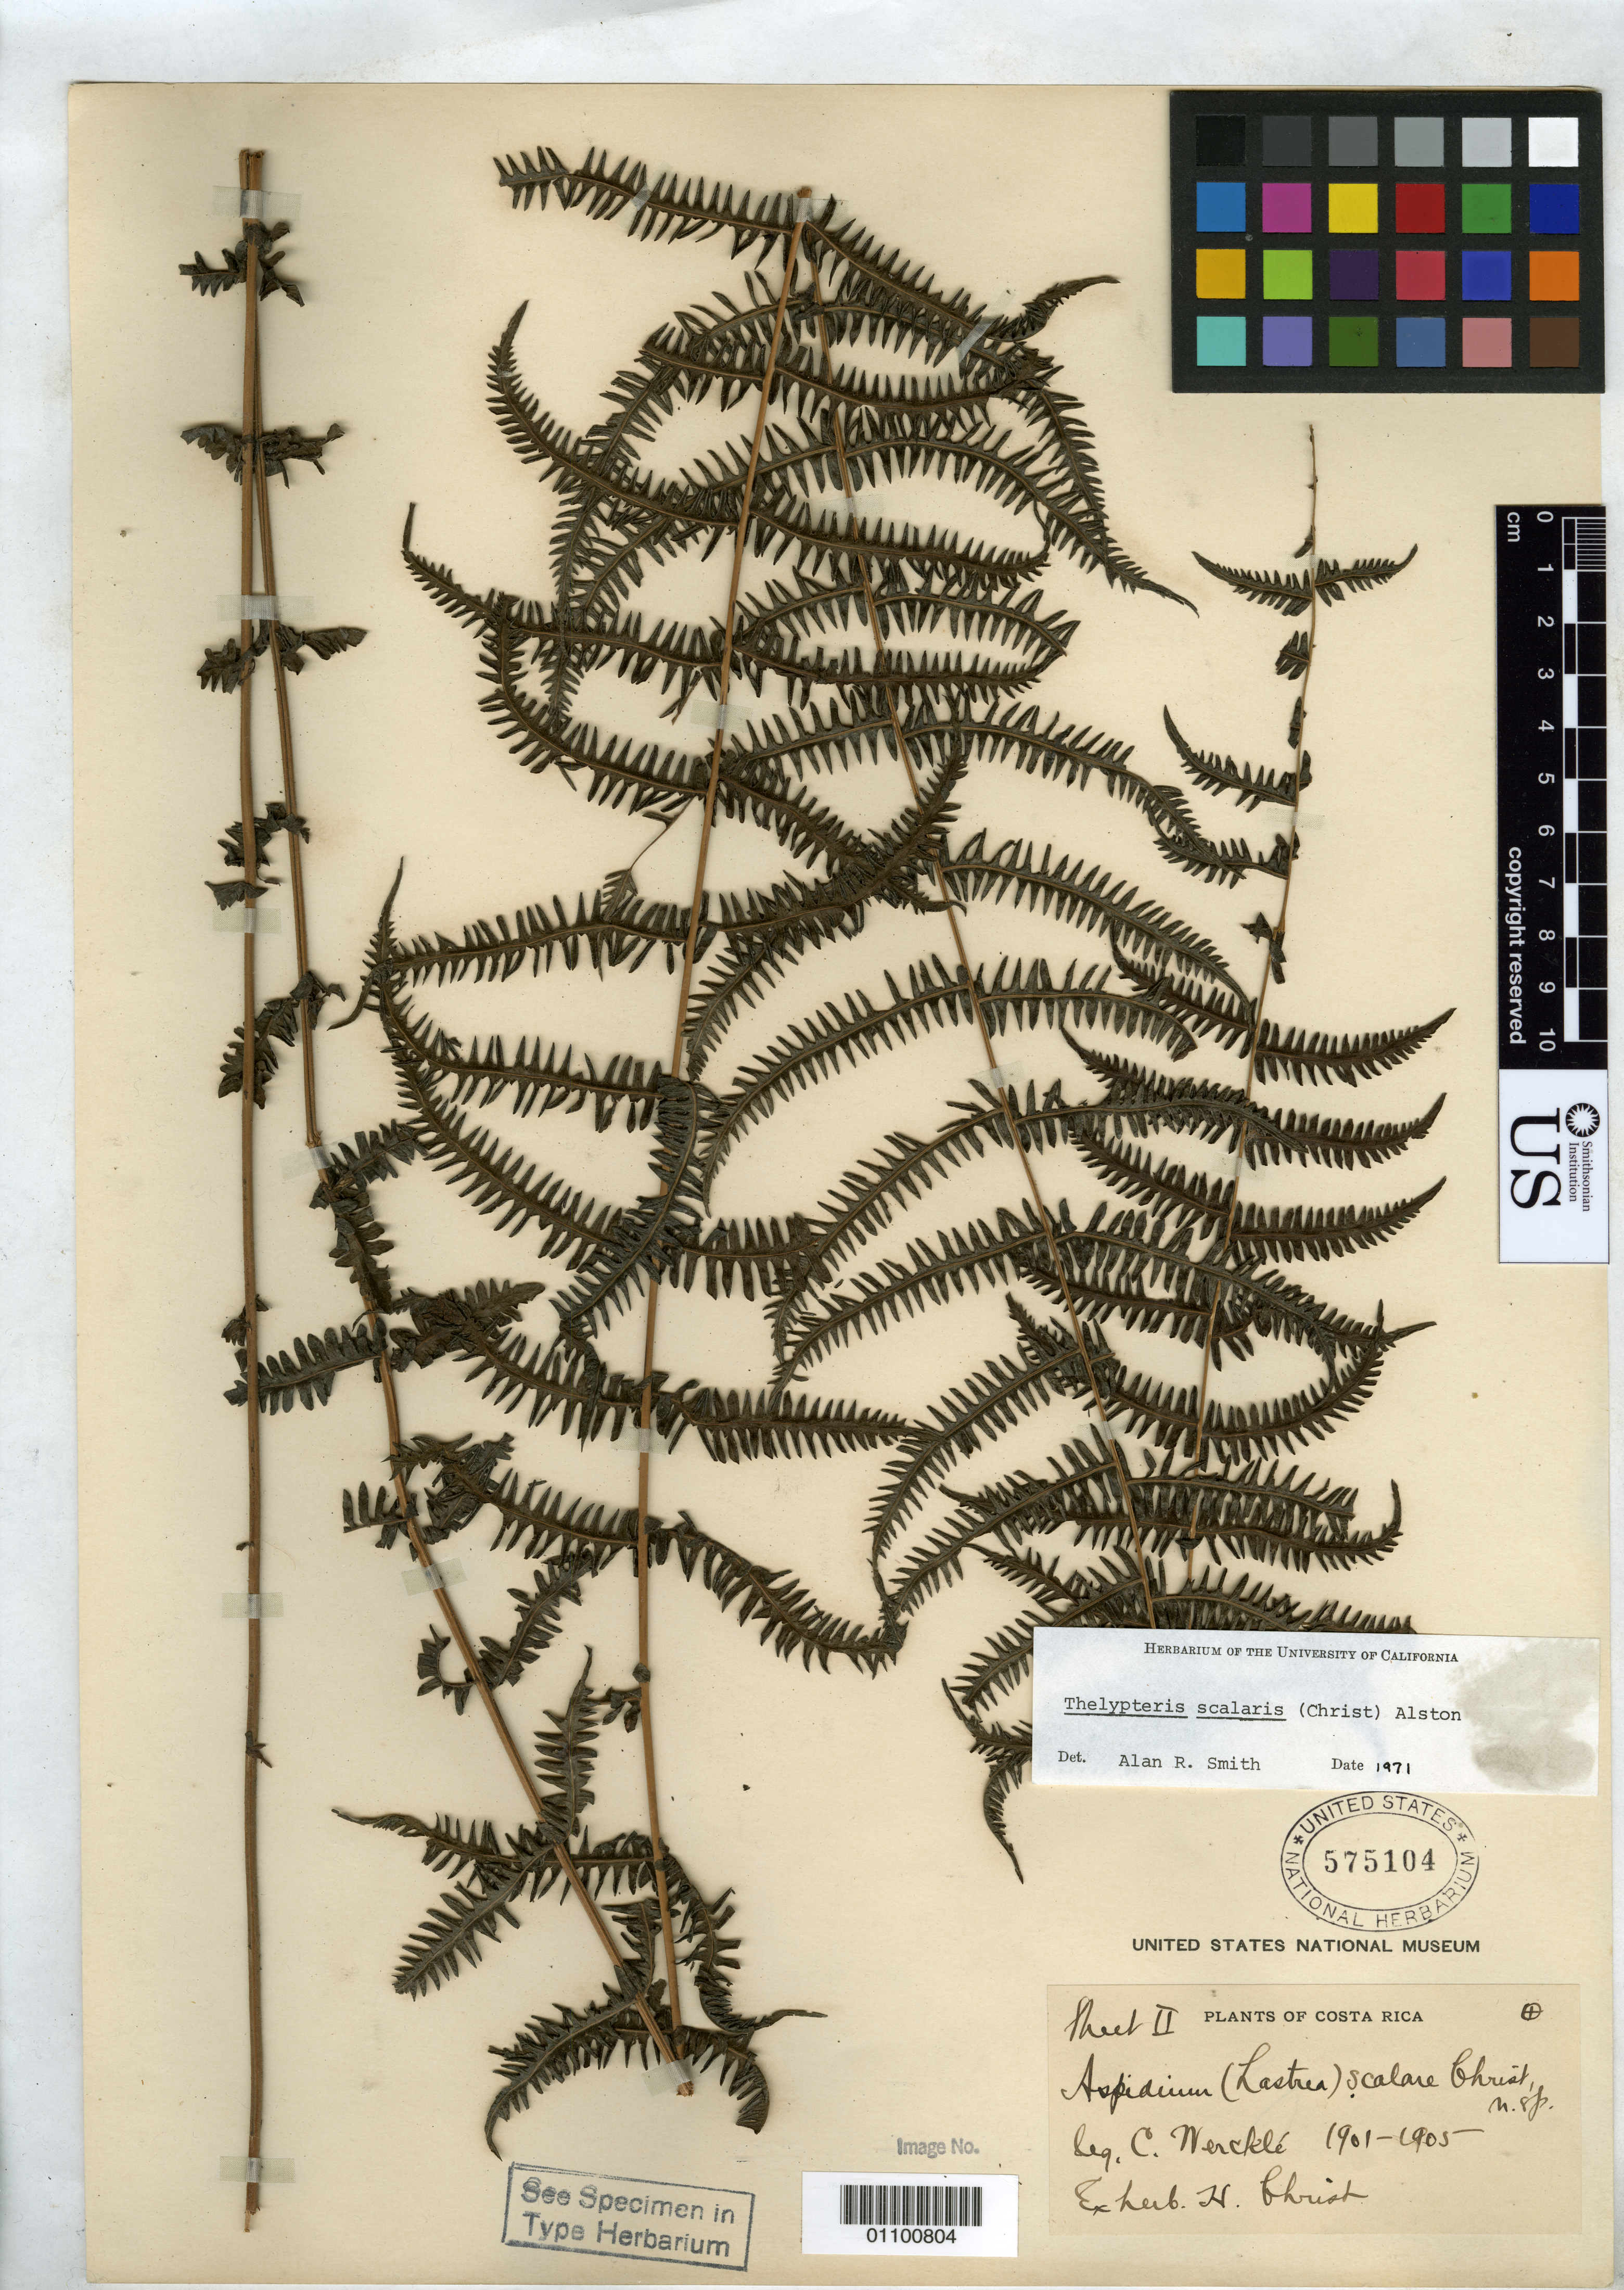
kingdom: Plantae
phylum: Tracheophyta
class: Polypodiopsida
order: Polypodiales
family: Tectariaceae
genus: Aspidium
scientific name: Aspidium scalare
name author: Christ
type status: Isosyntype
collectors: C. C Wercklé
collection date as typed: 1901 to -- --- 1905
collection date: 1901/1905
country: Costa Rica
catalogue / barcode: US 575104